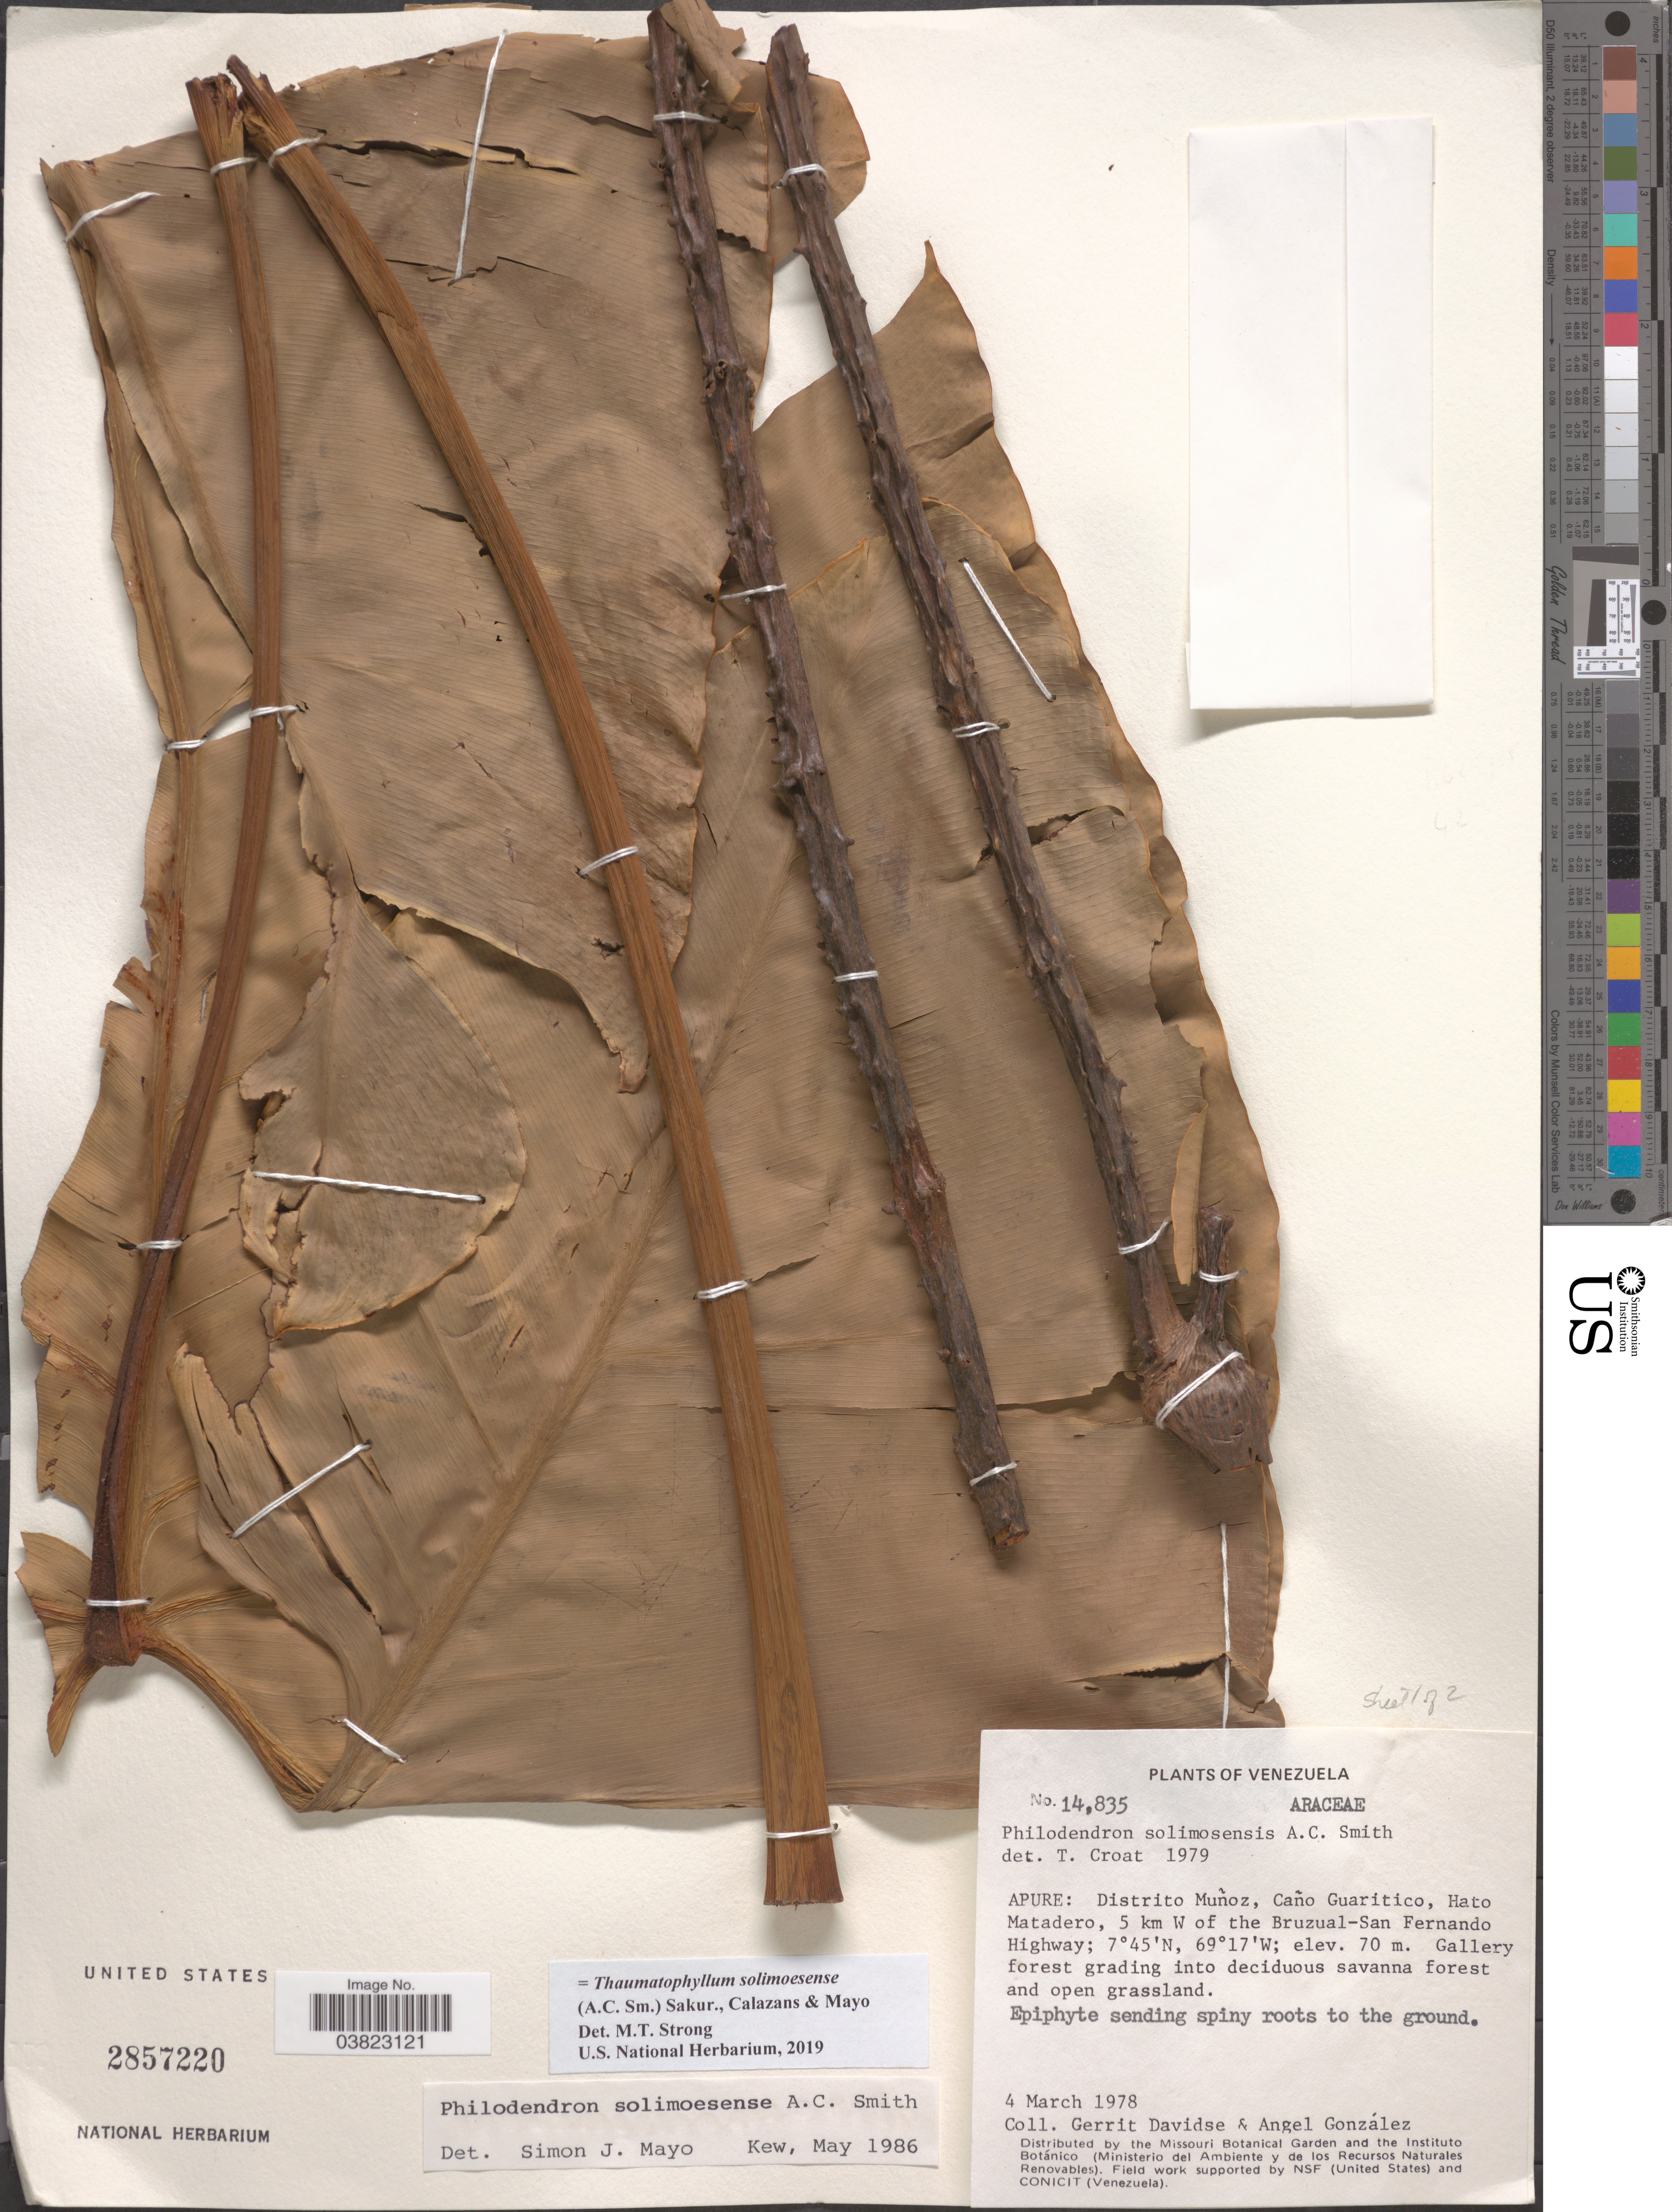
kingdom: Plantae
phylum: Tracheophyta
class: Liliopsida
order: Alismatales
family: Araceae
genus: Thaumatophyllum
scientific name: Thaumatophyllum solimoesense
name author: (A.C. Sm.) Sakur. et al.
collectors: G. Davidse & A. C. González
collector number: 14835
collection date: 1978-03-04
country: Venezuela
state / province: Apure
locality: Distrito Muñoz, Caño Guaritico, Hato Matadero, 5 km W of the Bruzual-San Fernando Highway.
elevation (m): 70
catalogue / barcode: US 2857220